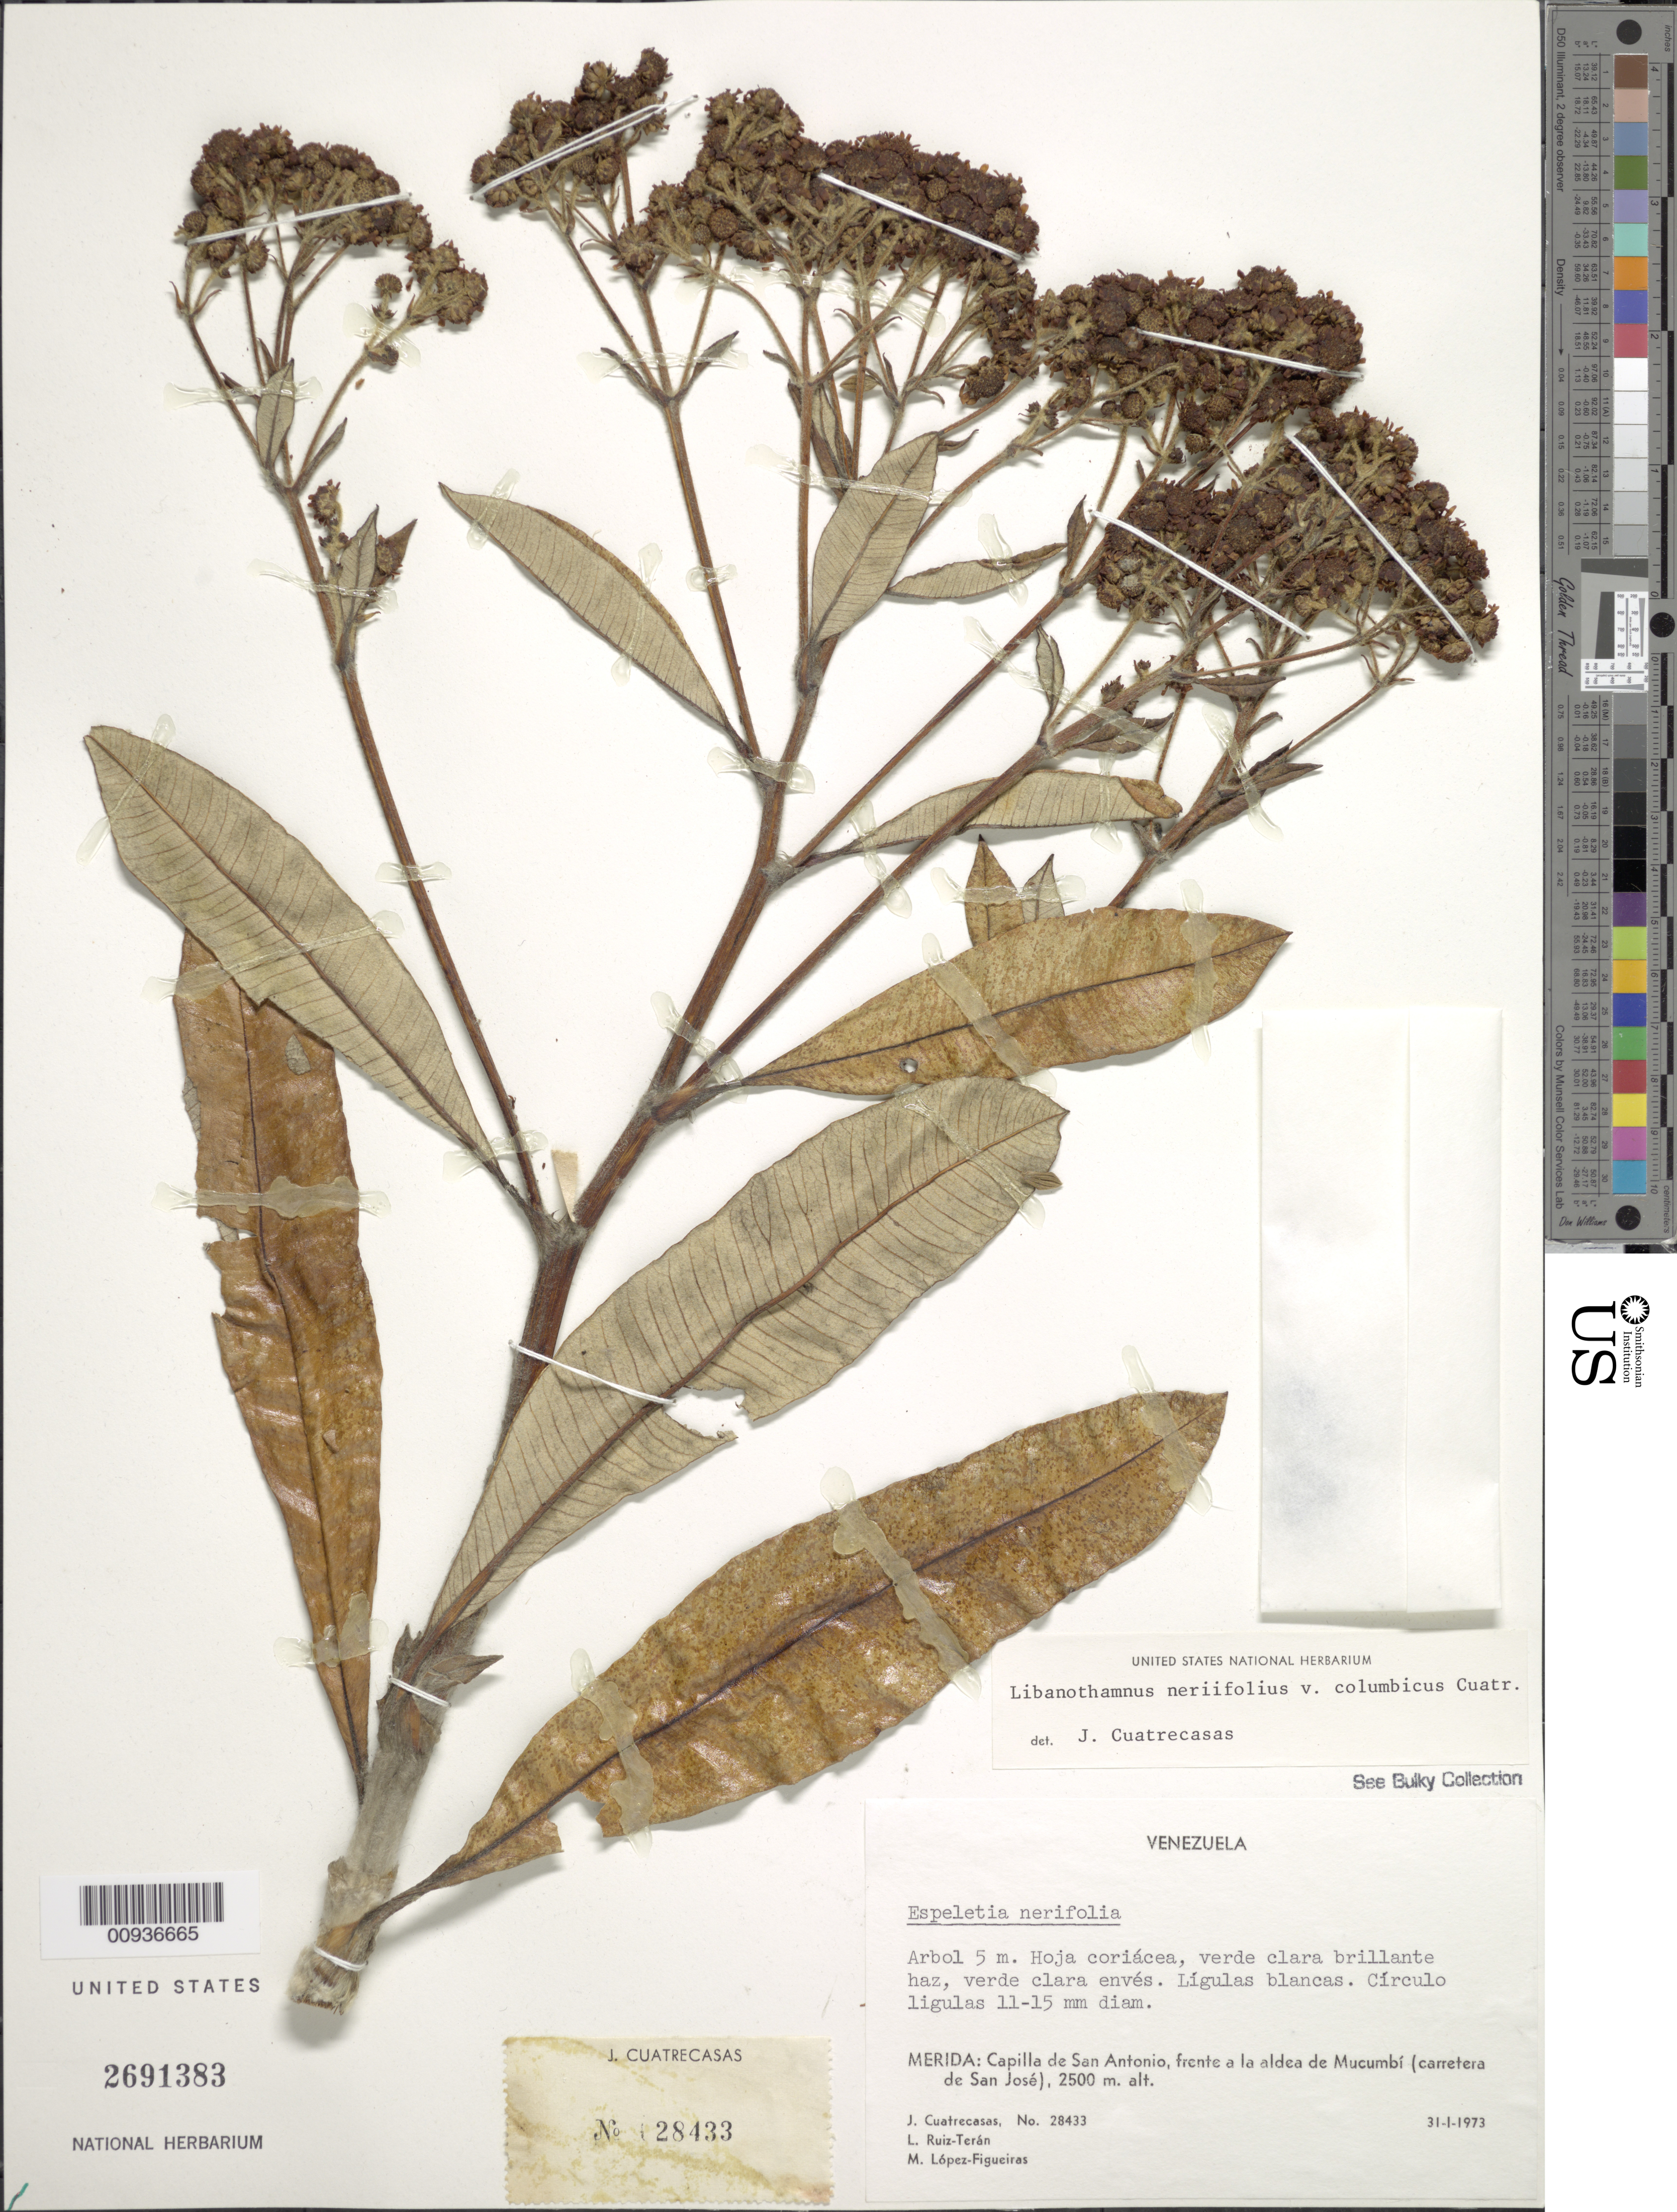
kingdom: Plantae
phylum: Tracheophyta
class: Magnoliopsida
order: Asterales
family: Asteraceae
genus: Libanothamnus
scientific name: Libanothamnus neriifolius var. columbicus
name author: (Cuatrec.) Cuatrec.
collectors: J. Cuatrecasas, L. E. Ruíz-Terán & M. López Figueiras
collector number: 28433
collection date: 1973-01-31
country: Venezuela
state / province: Mérida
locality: Capilla de San Antonio, frente a la aldea de Mucumbi (carretera de San Jose)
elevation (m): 2500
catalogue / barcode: US 2691383